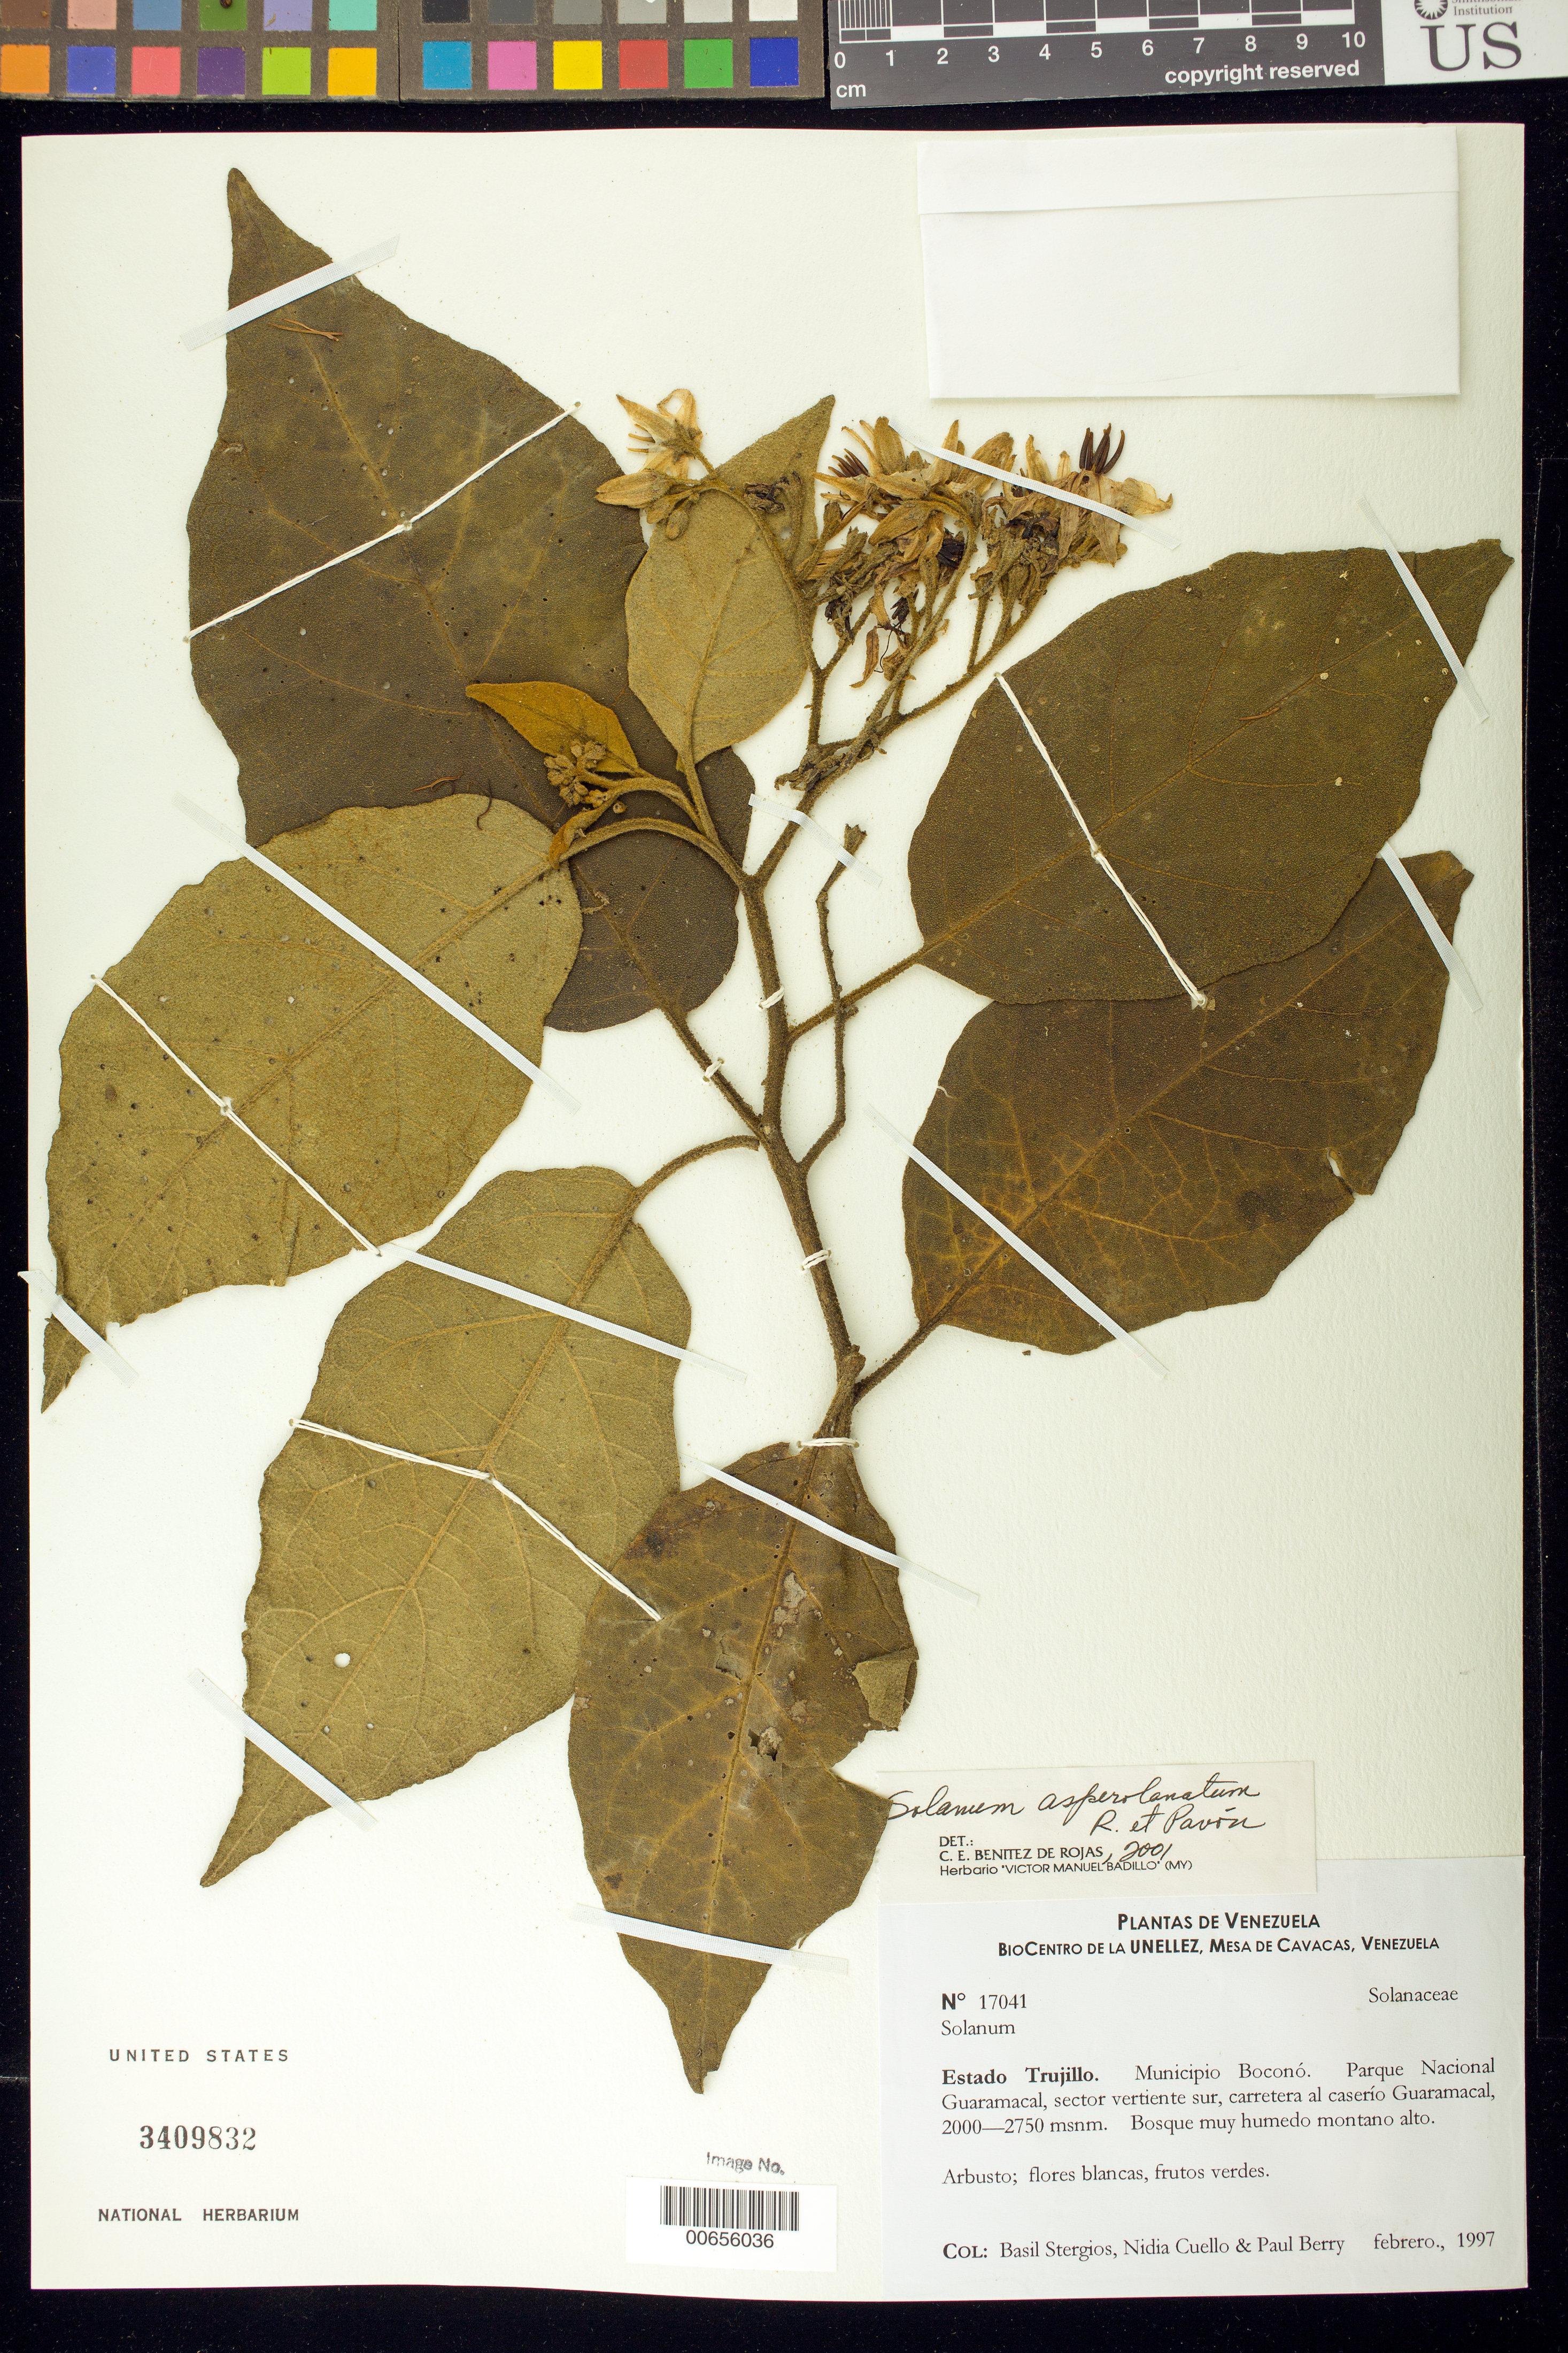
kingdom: Plantae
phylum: Tracheophyta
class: Magnoliopsida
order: Solanales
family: Solanaceae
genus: Solanum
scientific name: Solanum asperolanatum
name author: Ruiz & Pav.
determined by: Benítez, C. E.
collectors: B. G. Stergios, N. L. Cuello & P. Berry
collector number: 17041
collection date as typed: Feb 1997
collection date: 1997-02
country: Venezuela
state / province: Trujillo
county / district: Boconó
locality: Parque Nacional Guaramacal. Sector vertiente S. Carretera al caserío Guaramacal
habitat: Bosque muy húmedo montano alto.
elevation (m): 2000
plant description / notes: MY, PORT, US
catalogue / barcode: US 3409832